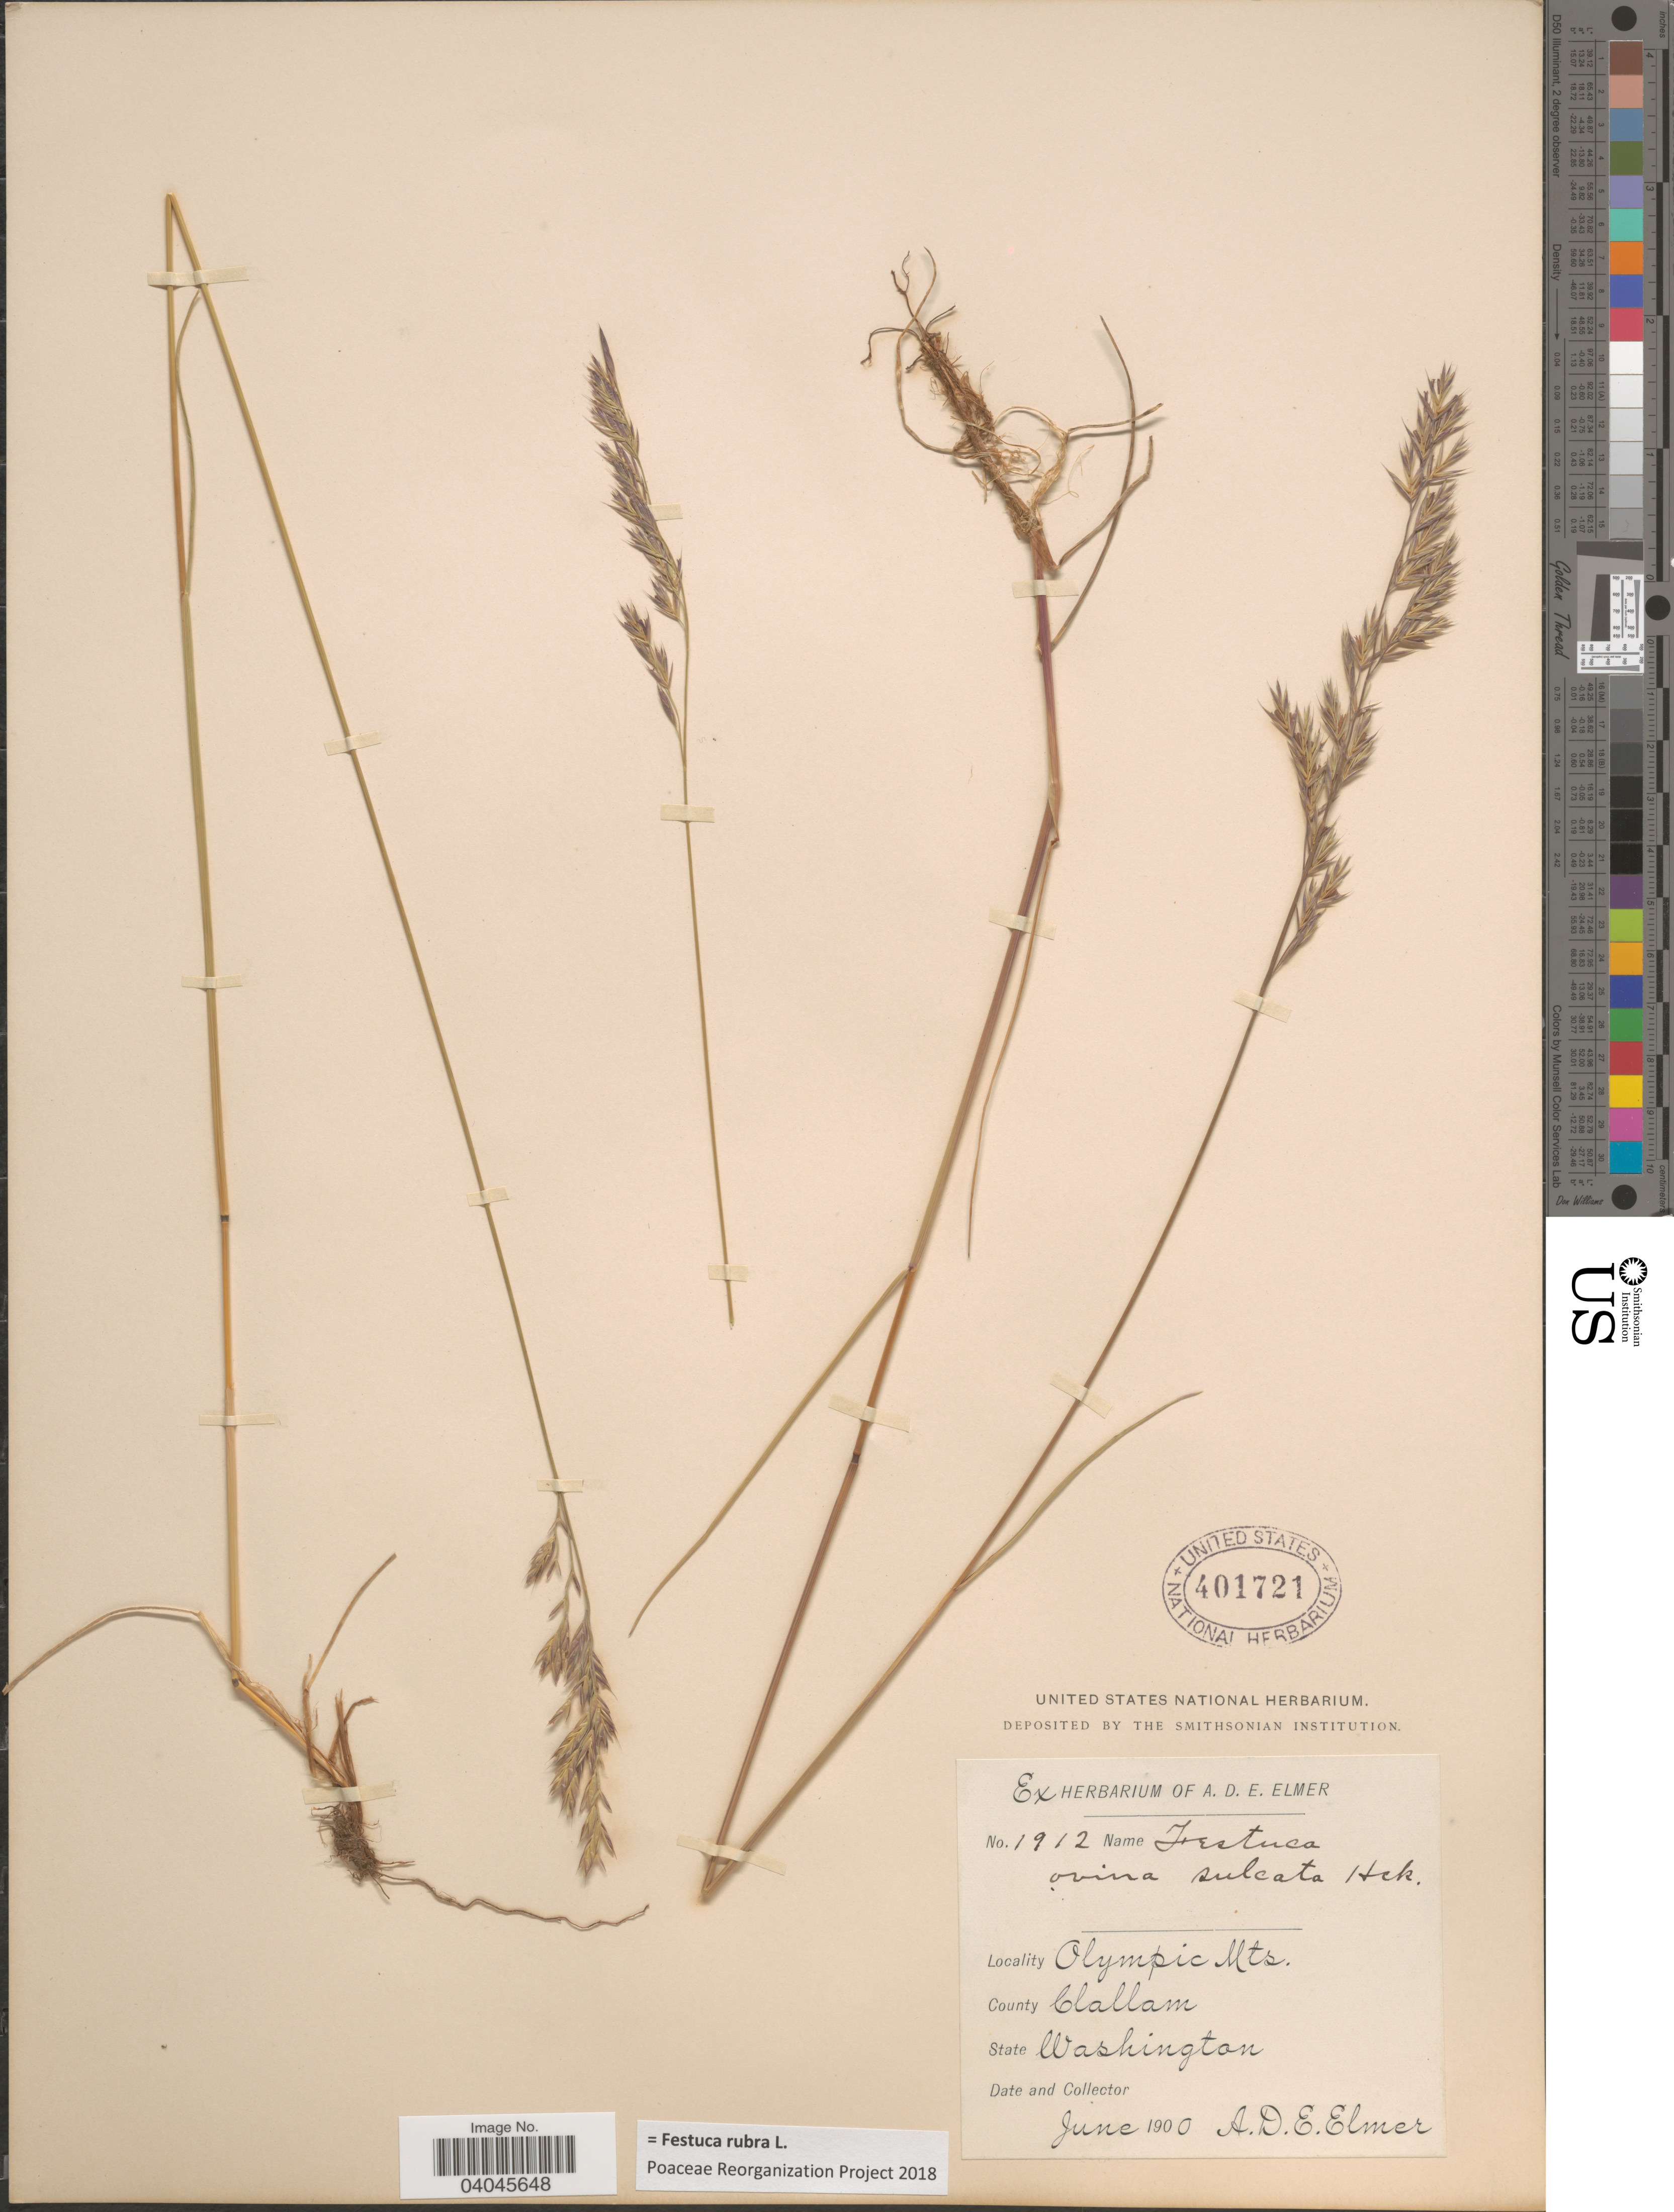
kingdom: Plantae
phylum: Tracheophyta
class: Liliopsida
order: Poales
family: Poaceae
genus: Festuca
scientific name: Festuca rubra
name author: L.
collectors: A. D. E. Elmer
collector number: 1912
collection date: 1900-06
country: United States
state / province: Washington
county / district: Clallam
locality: Olympic Mts. County Clallam.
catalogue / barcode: US 401721